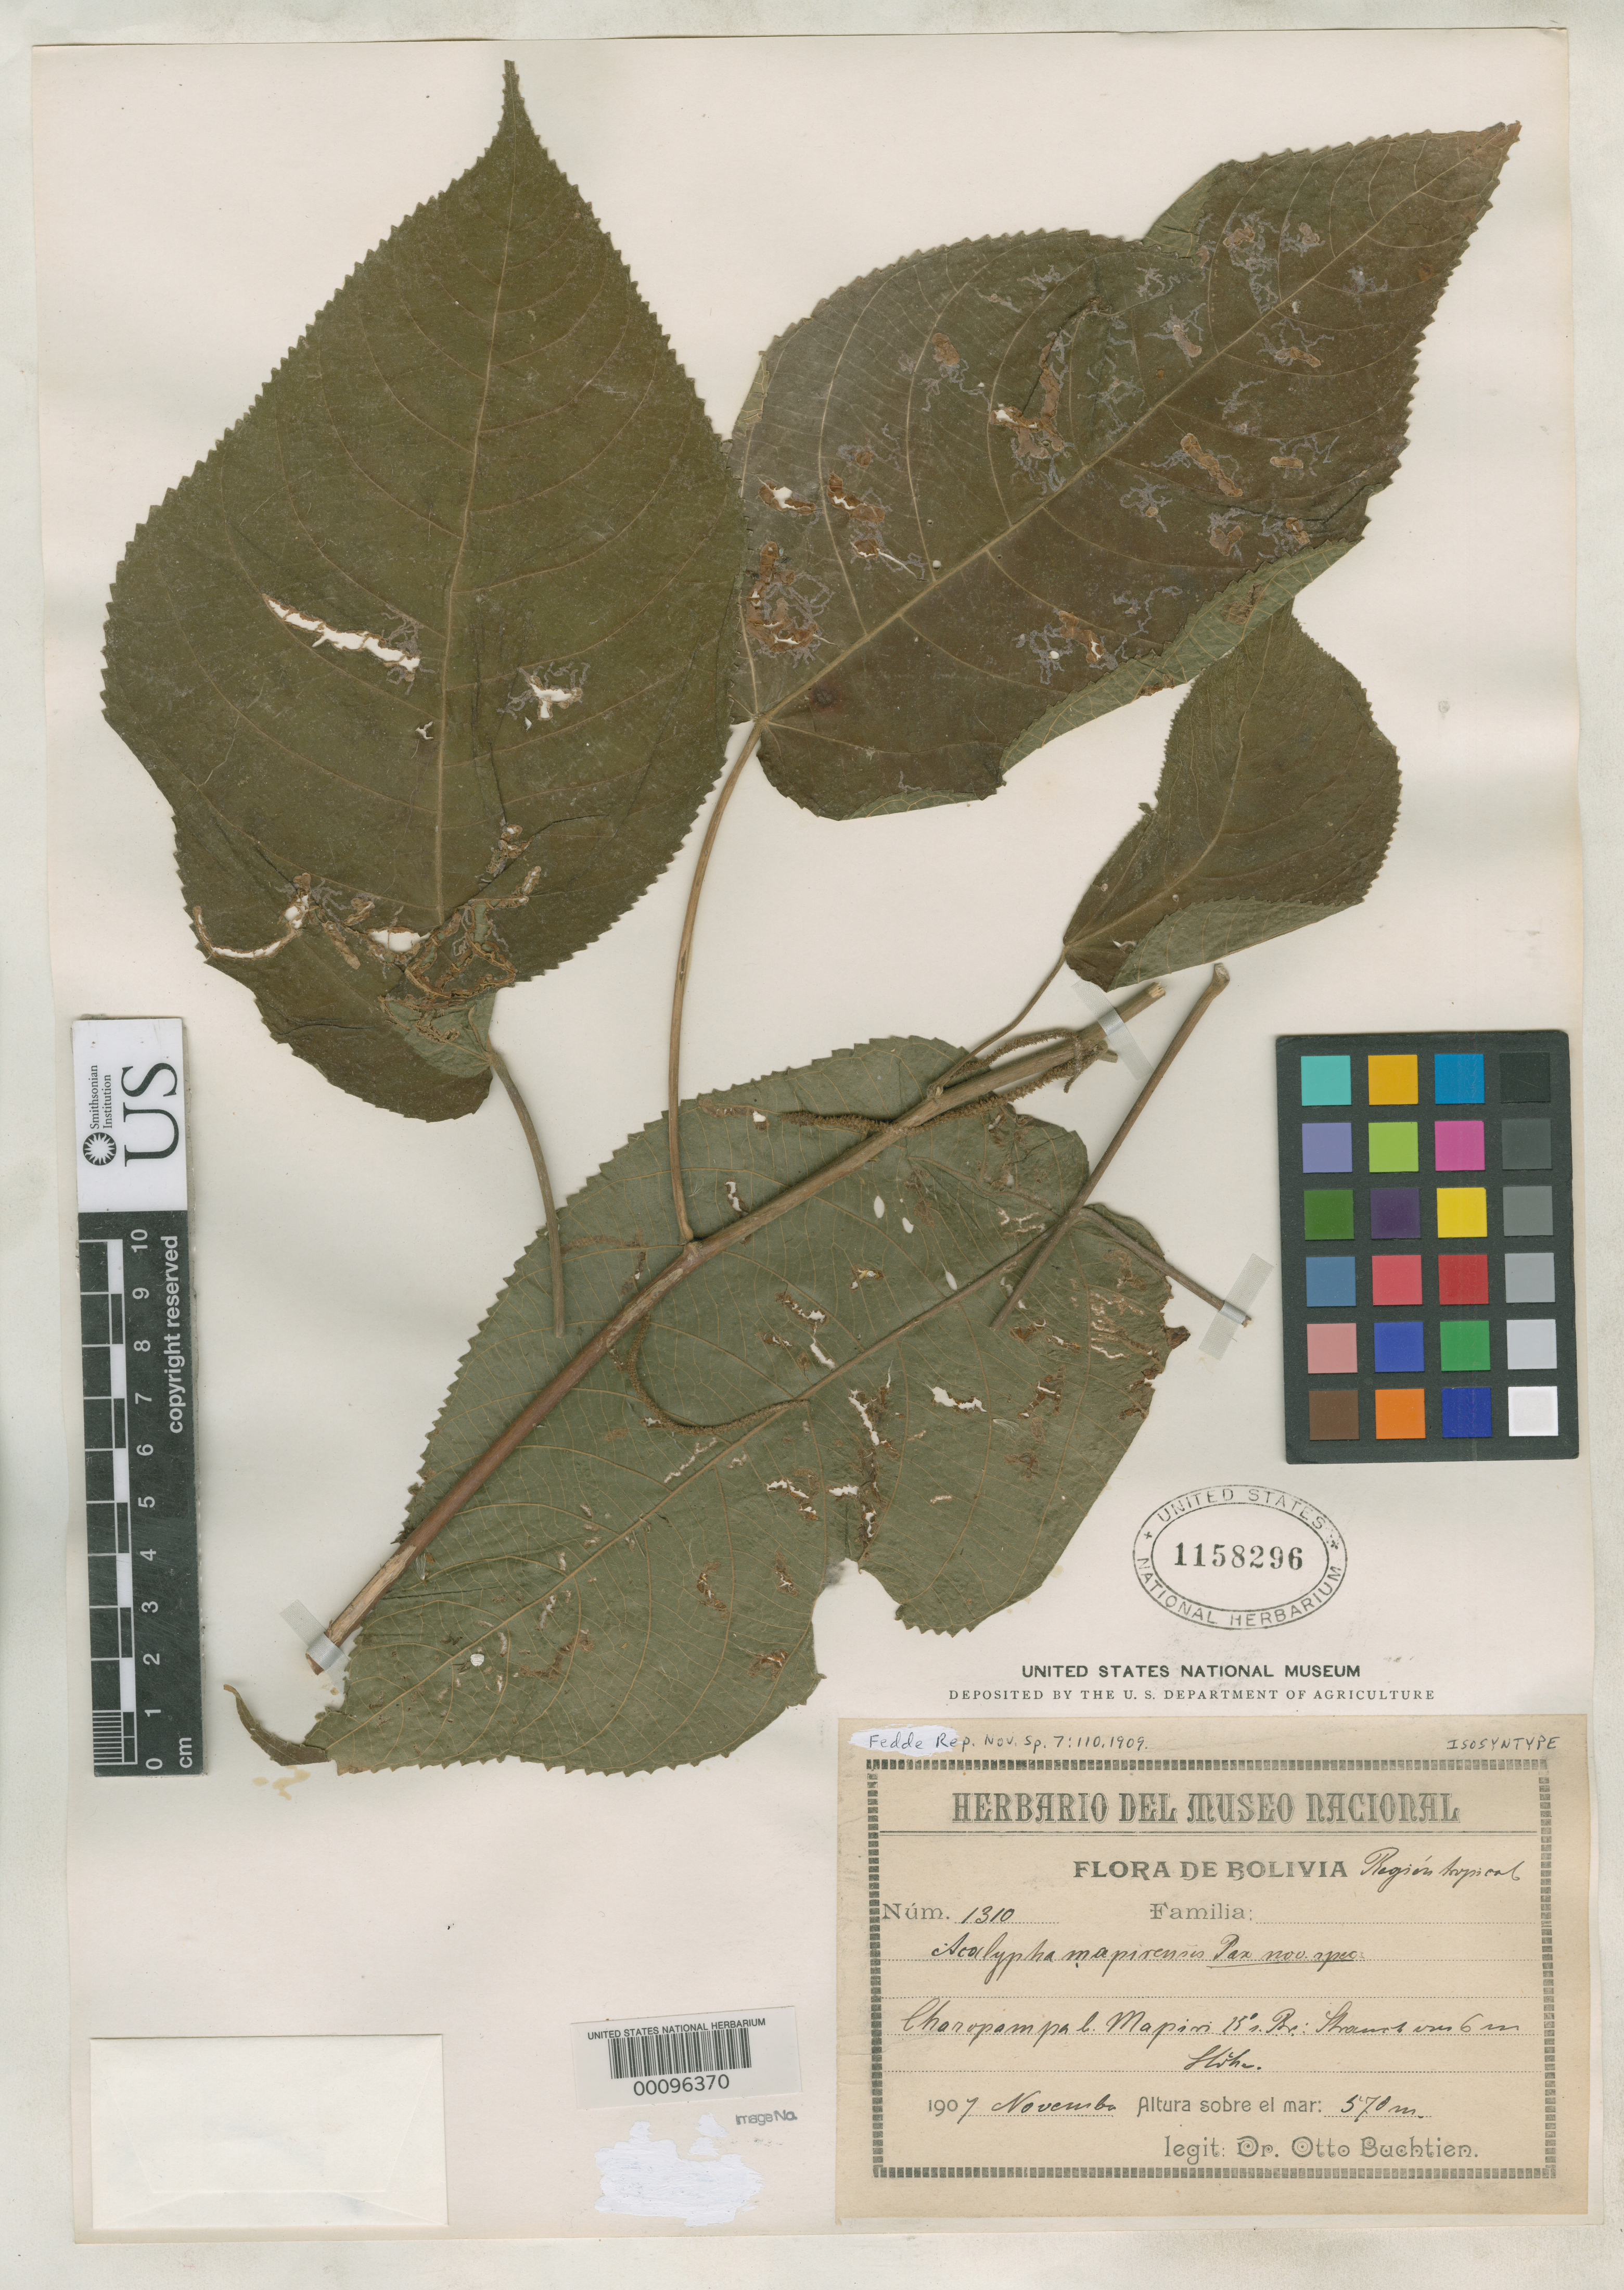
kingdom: Plantae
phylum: Tracheophyta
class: Magnoliopsida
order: Malpighiales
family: Euphorbiaceae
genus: Acalypha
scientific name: Acalypha mapirensis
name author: Pax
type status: Isosyntype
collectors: O. Buchtien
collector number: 1310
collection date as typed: Nov 1907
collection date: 1907-11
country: Bolivia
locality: Charopampa, near Mapiri.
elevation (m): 570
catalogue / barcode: US 1158296